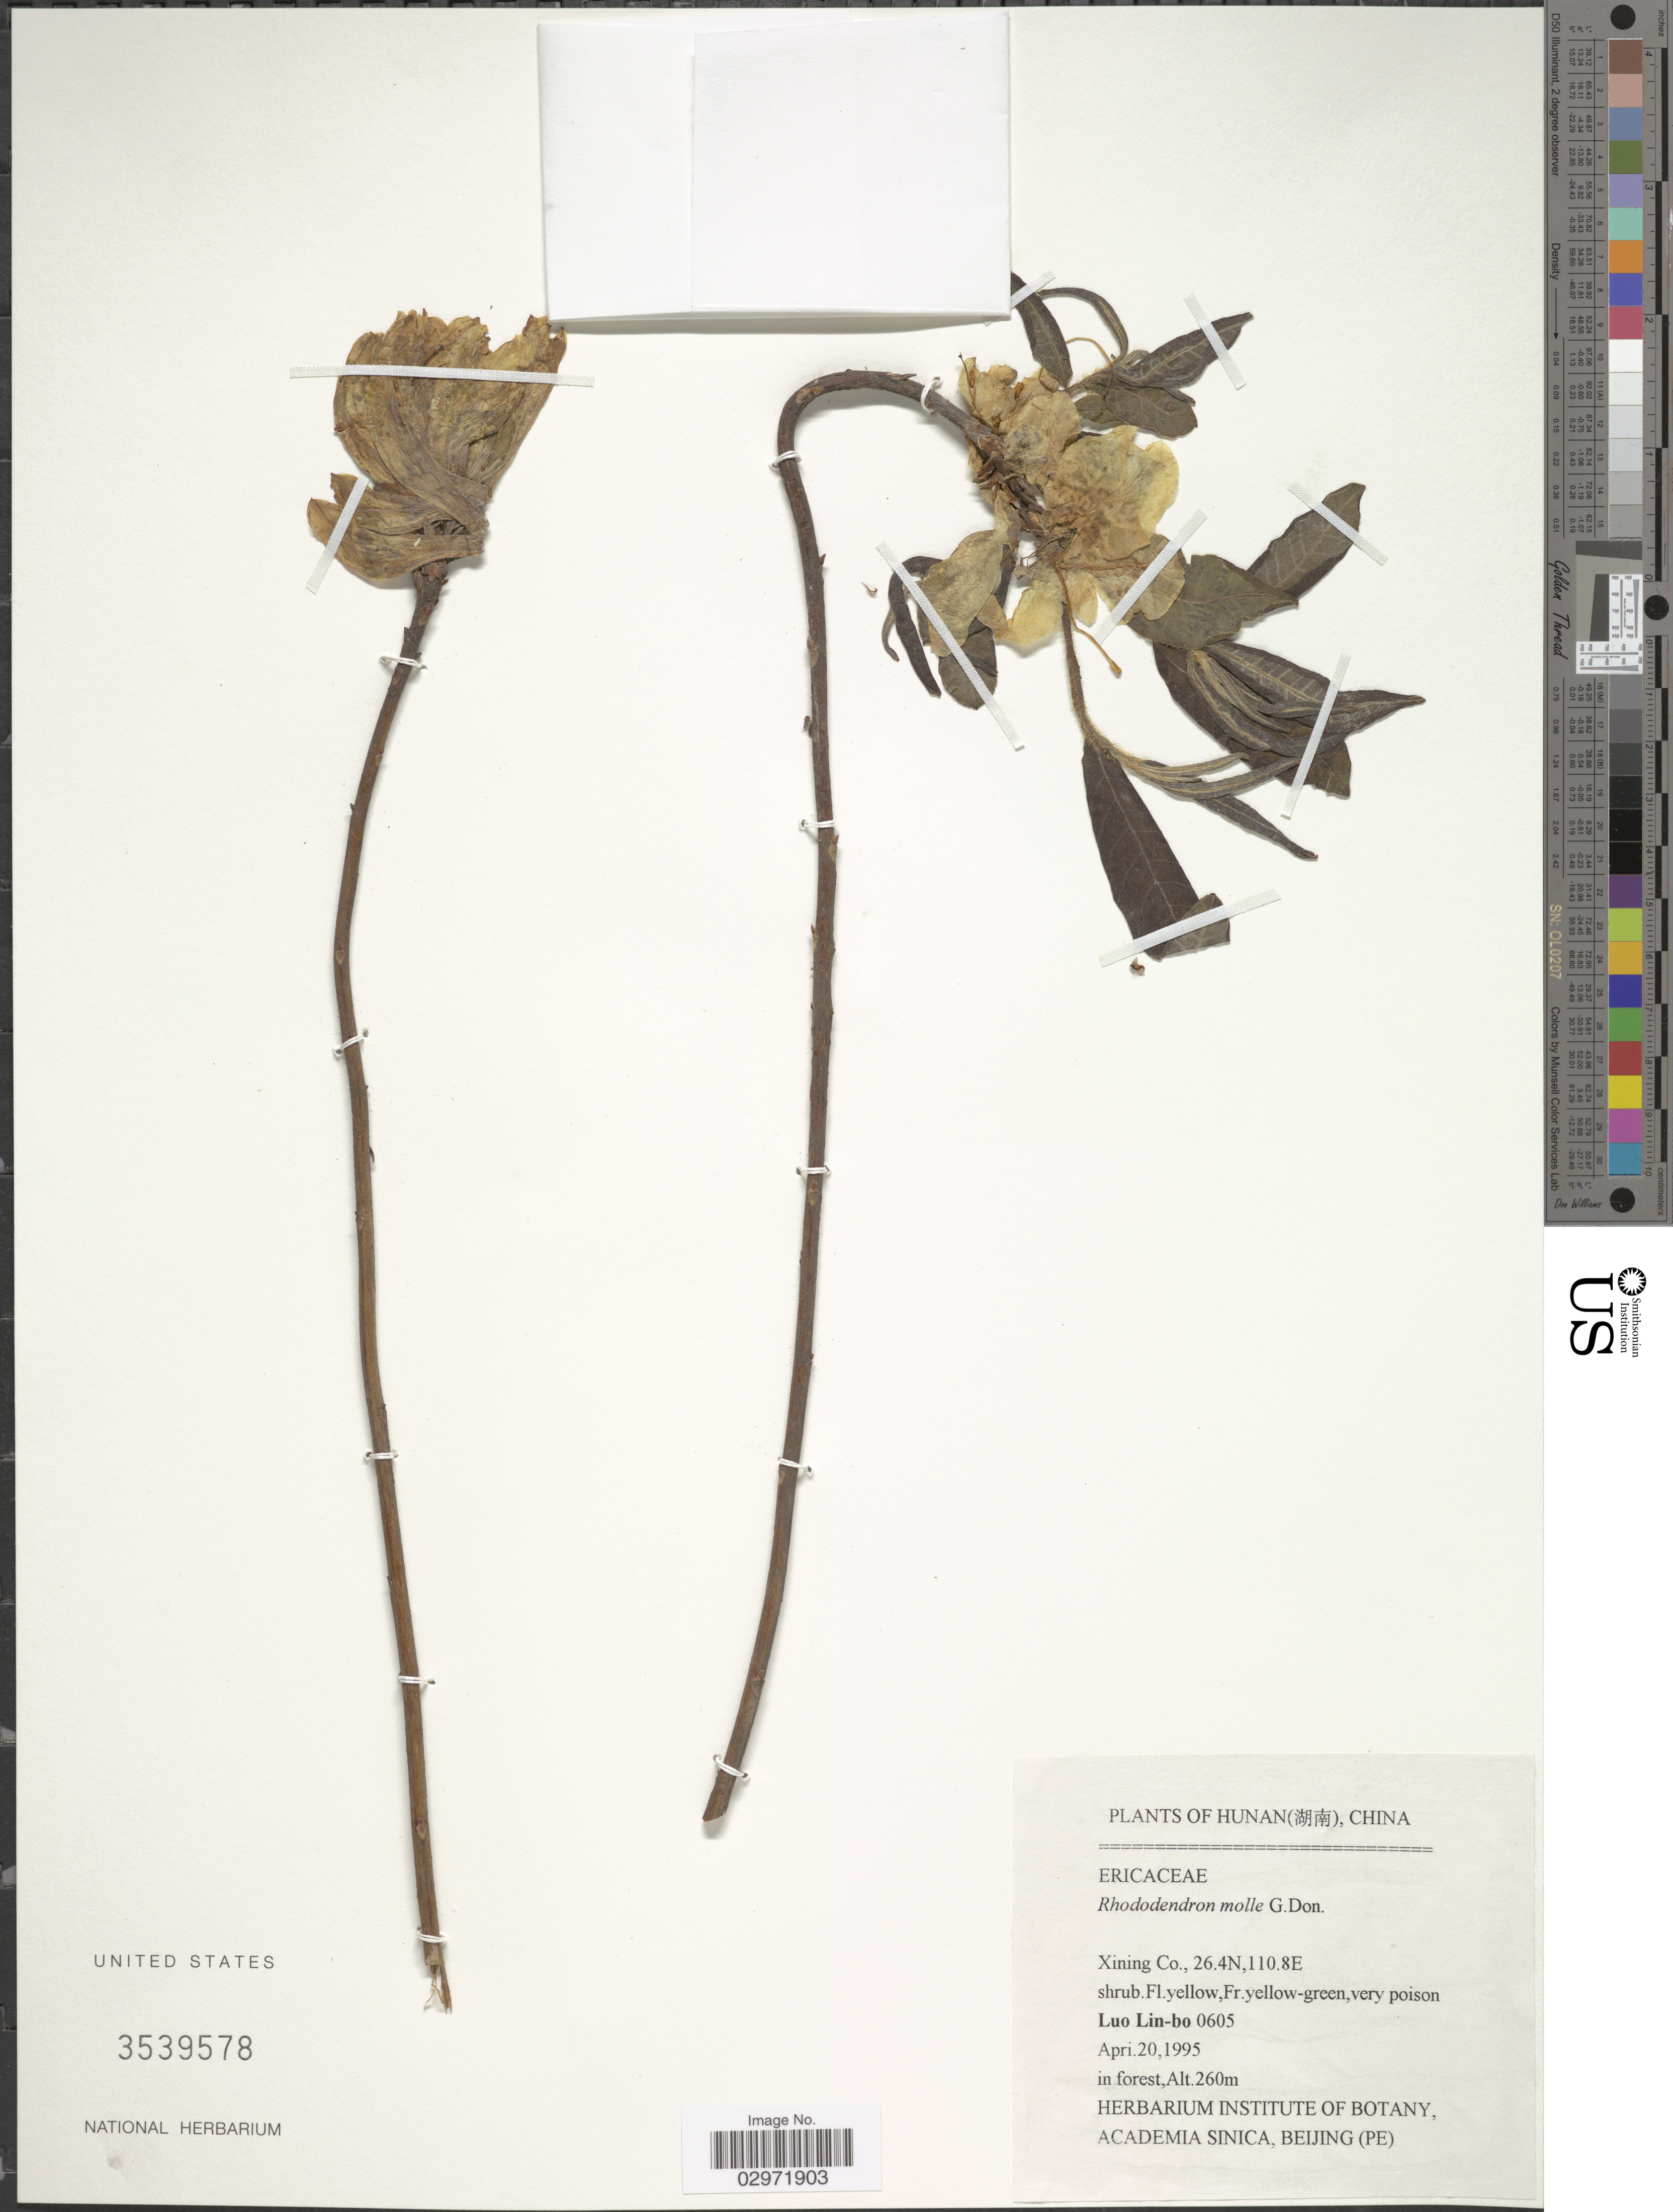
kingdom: Plantae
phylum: Tracheophyta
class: Magnoliopsida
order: Ericales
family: Ericaceae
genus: Rhododendron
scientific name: Rhododendron molle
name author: G. Don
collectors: L. Lin-bo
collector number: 0605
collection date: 1995-04-20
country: China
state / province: Hunan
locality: Xining Co.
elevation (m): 260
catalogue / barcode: US 3539578